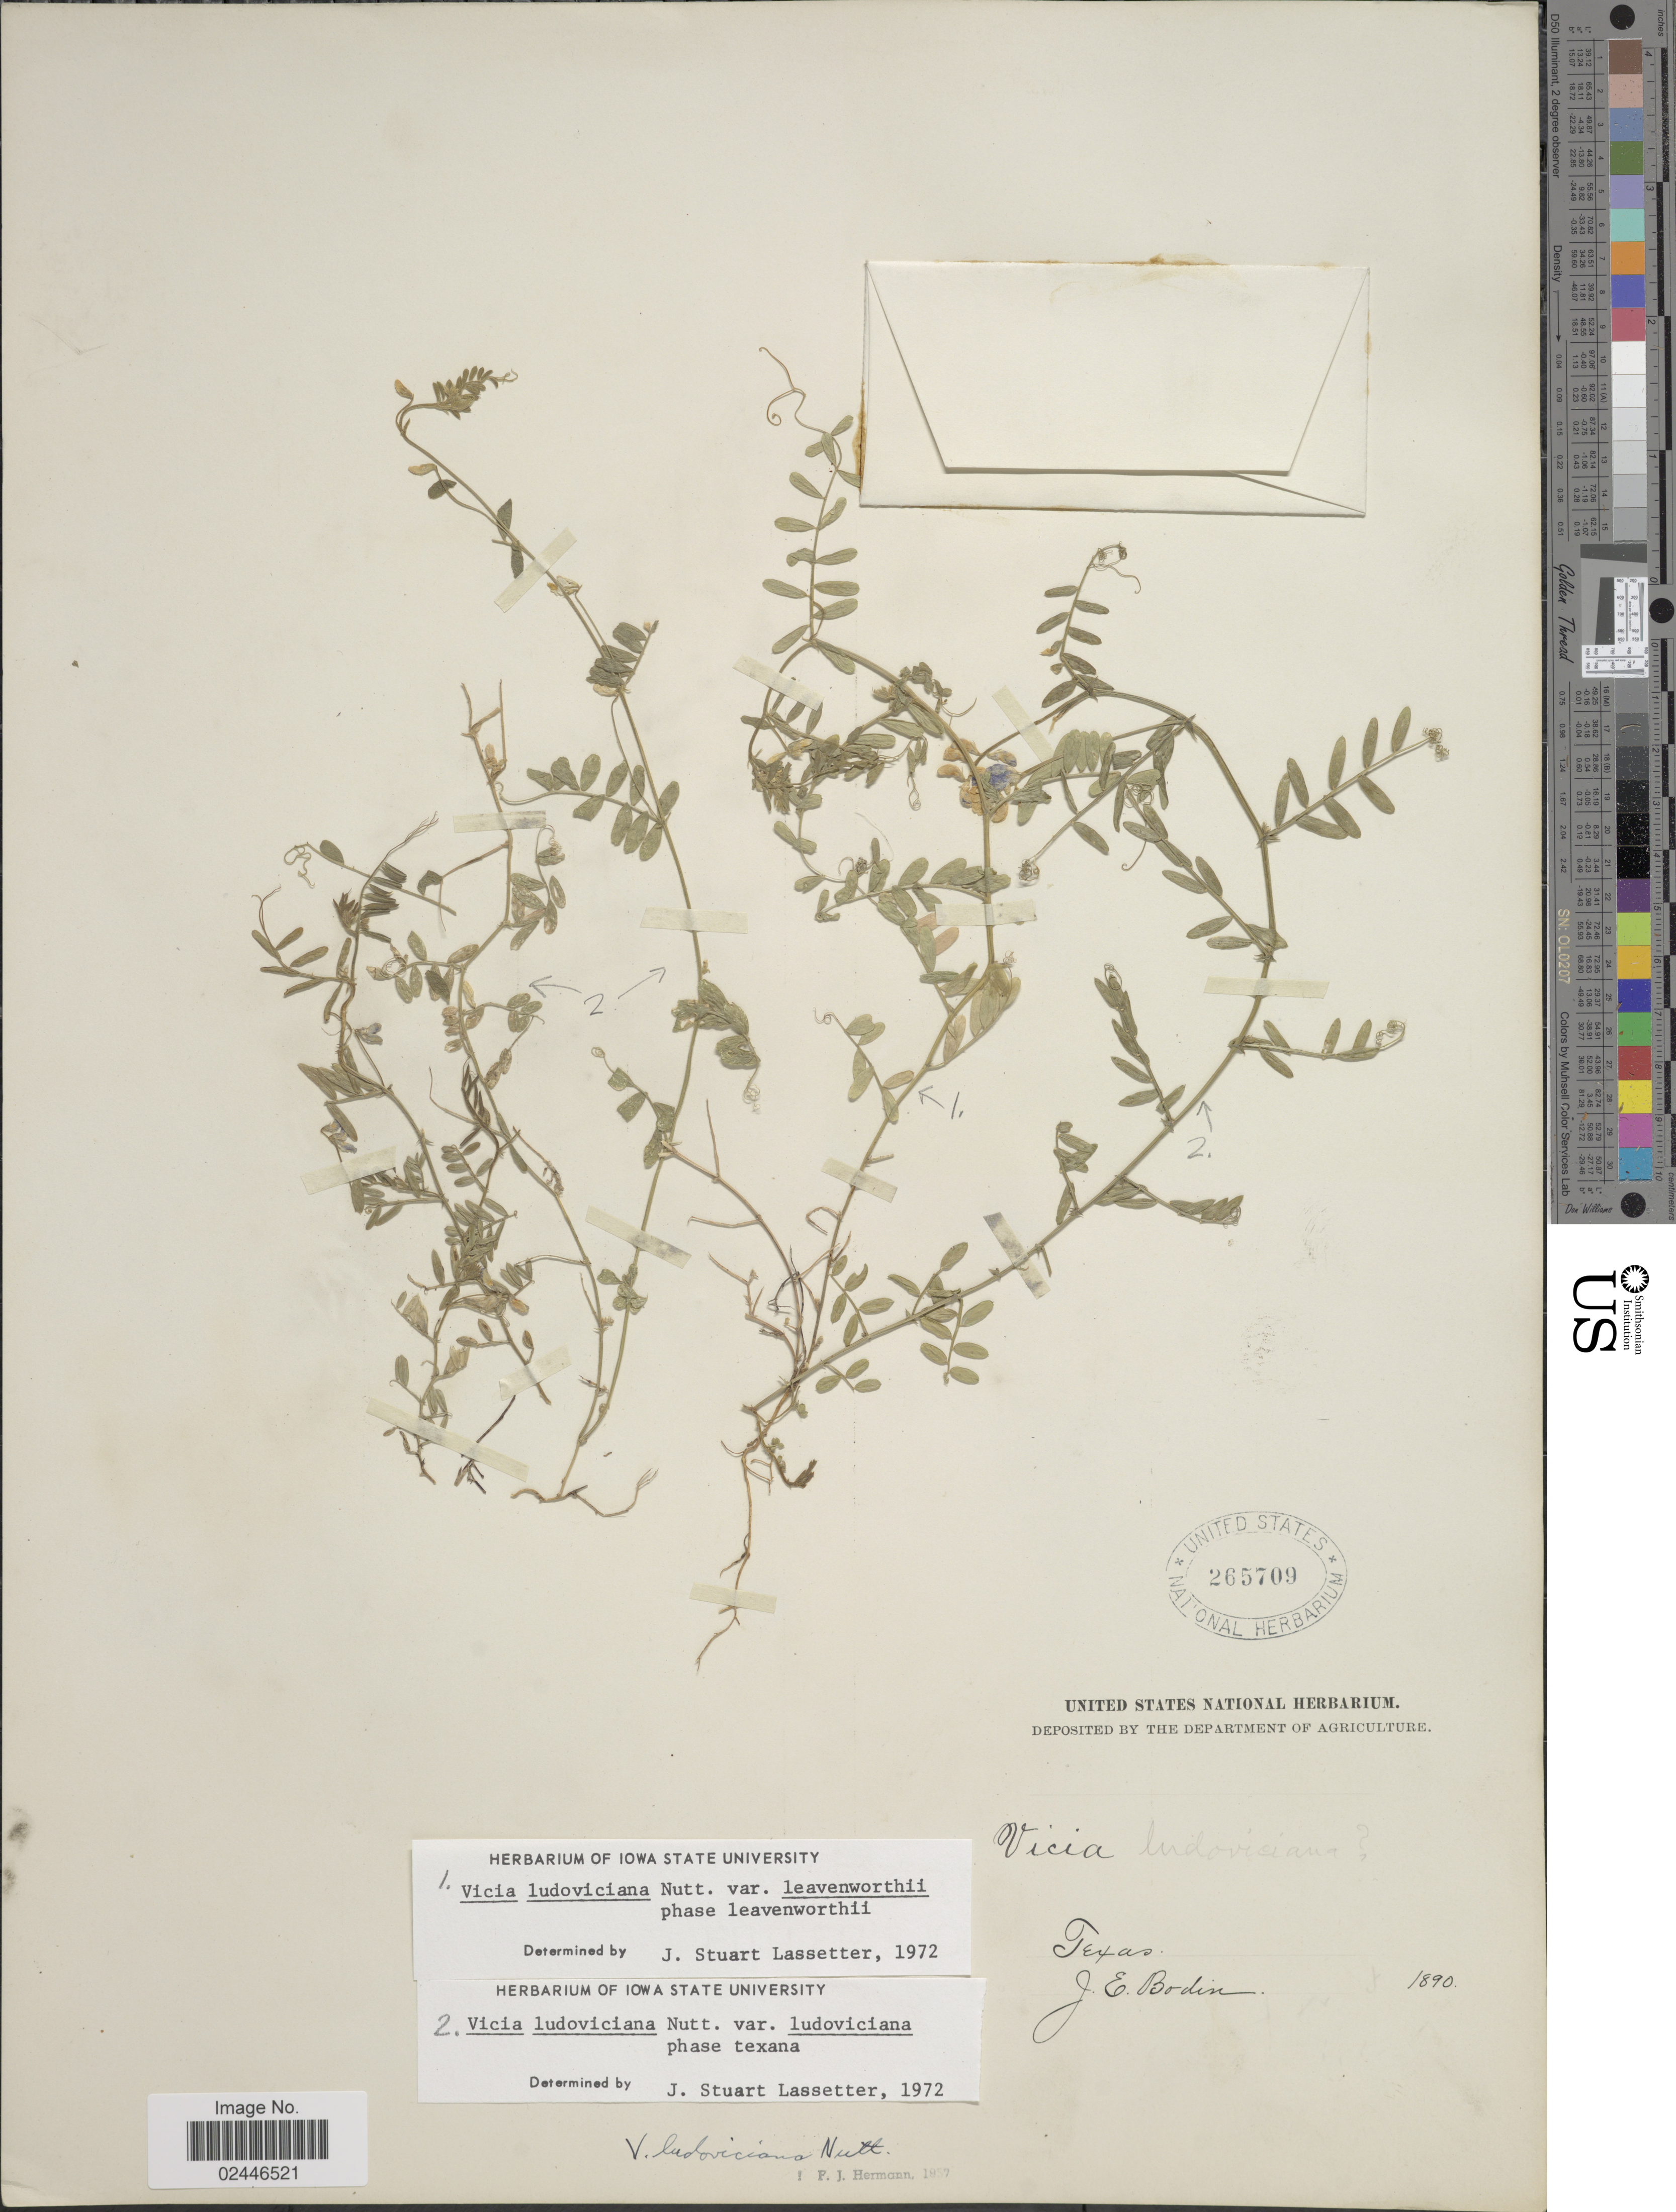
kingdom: Plantae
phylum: Tracheophyta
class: Magnoliopsida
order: Fabales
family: Fabaceae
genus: Vicia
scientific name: Vicia ludoviciana var. ludoviciana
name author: Nutt. ex Torr. & A. Gray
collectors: J. E. Bodin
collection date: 1890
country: United States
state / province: Texas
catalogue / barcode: US 265709